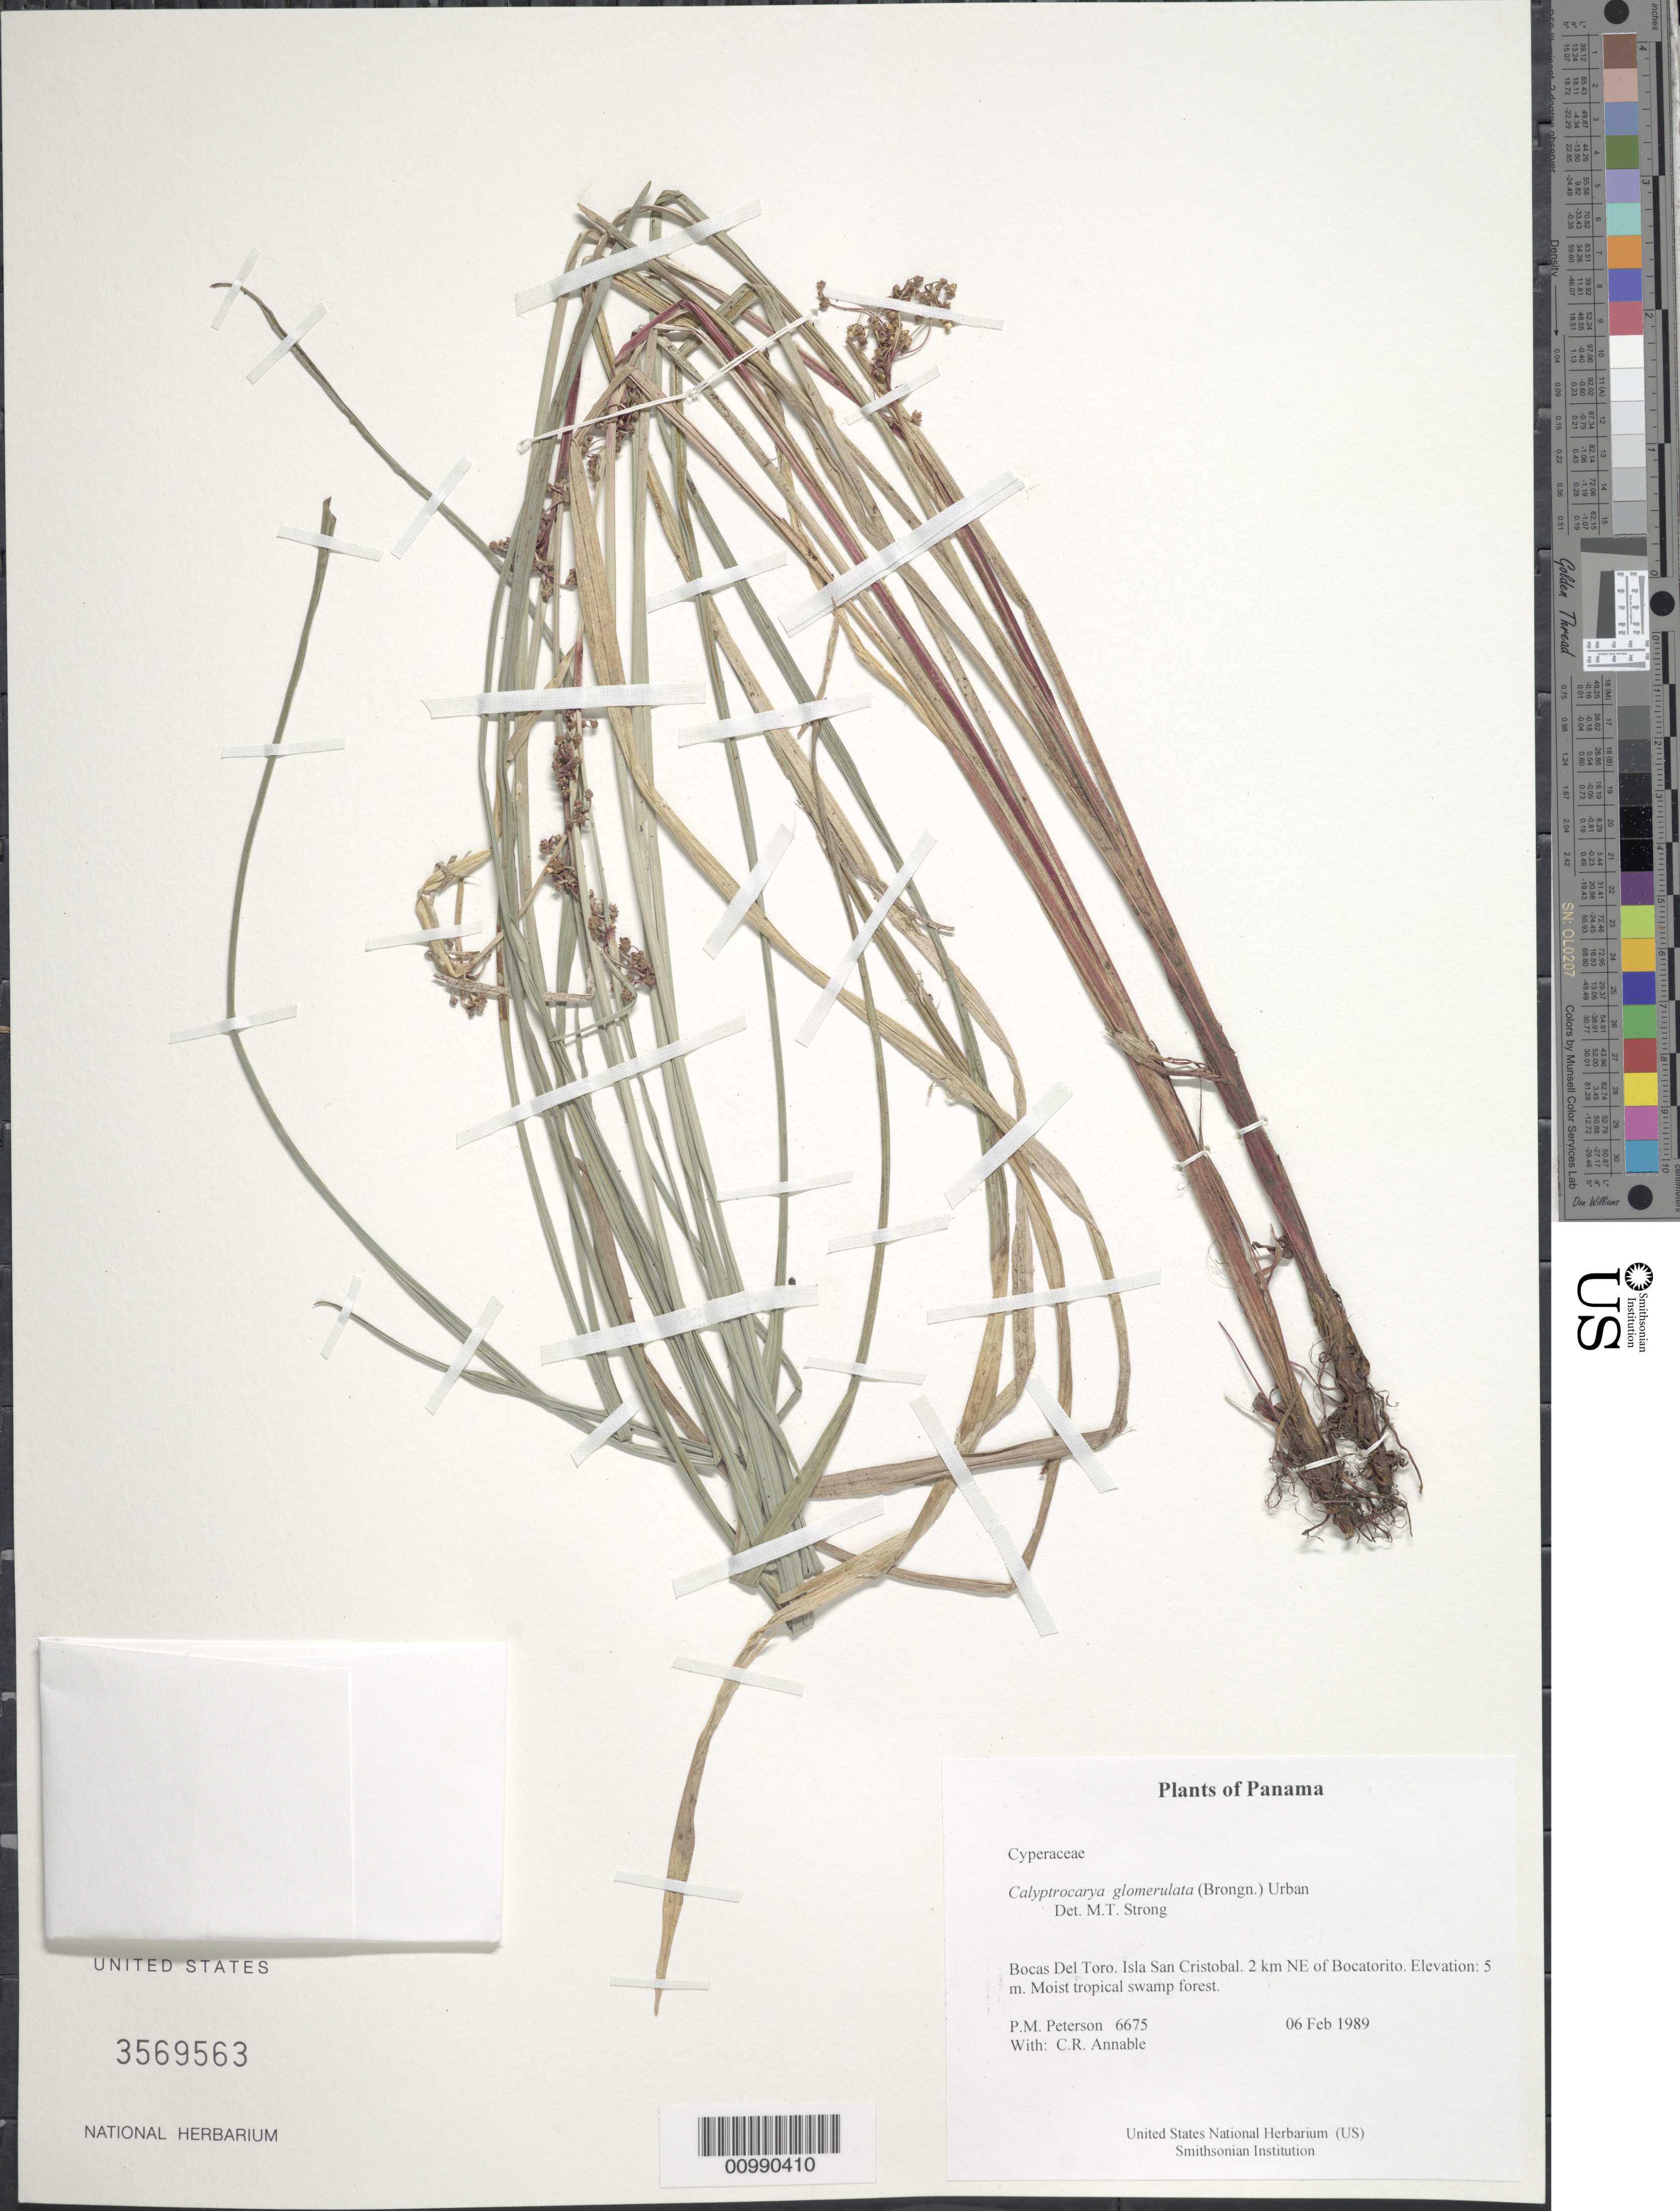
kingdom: Plantae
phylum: Tracheophyta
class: Liliopsida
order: Poales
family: Cyperaceae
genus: Calyptrocarya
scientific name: Calyptrocarya glomerulata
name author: (Brongn.) Urb.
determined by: Strong, M. T., (US), Smithsonian Institution - National Museum of Natural History (UNITED STATES)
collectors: P. M. Peterson & C. R. Annable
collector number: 06675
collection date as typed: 06 Feb 1989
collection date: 1989-02-06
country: Panama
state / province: Bocas del Toro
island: San Cristobal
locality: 2 km NE of Bocatorito.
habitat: Moist tropical swamp forest.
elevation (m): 5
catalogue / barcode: US 3569563